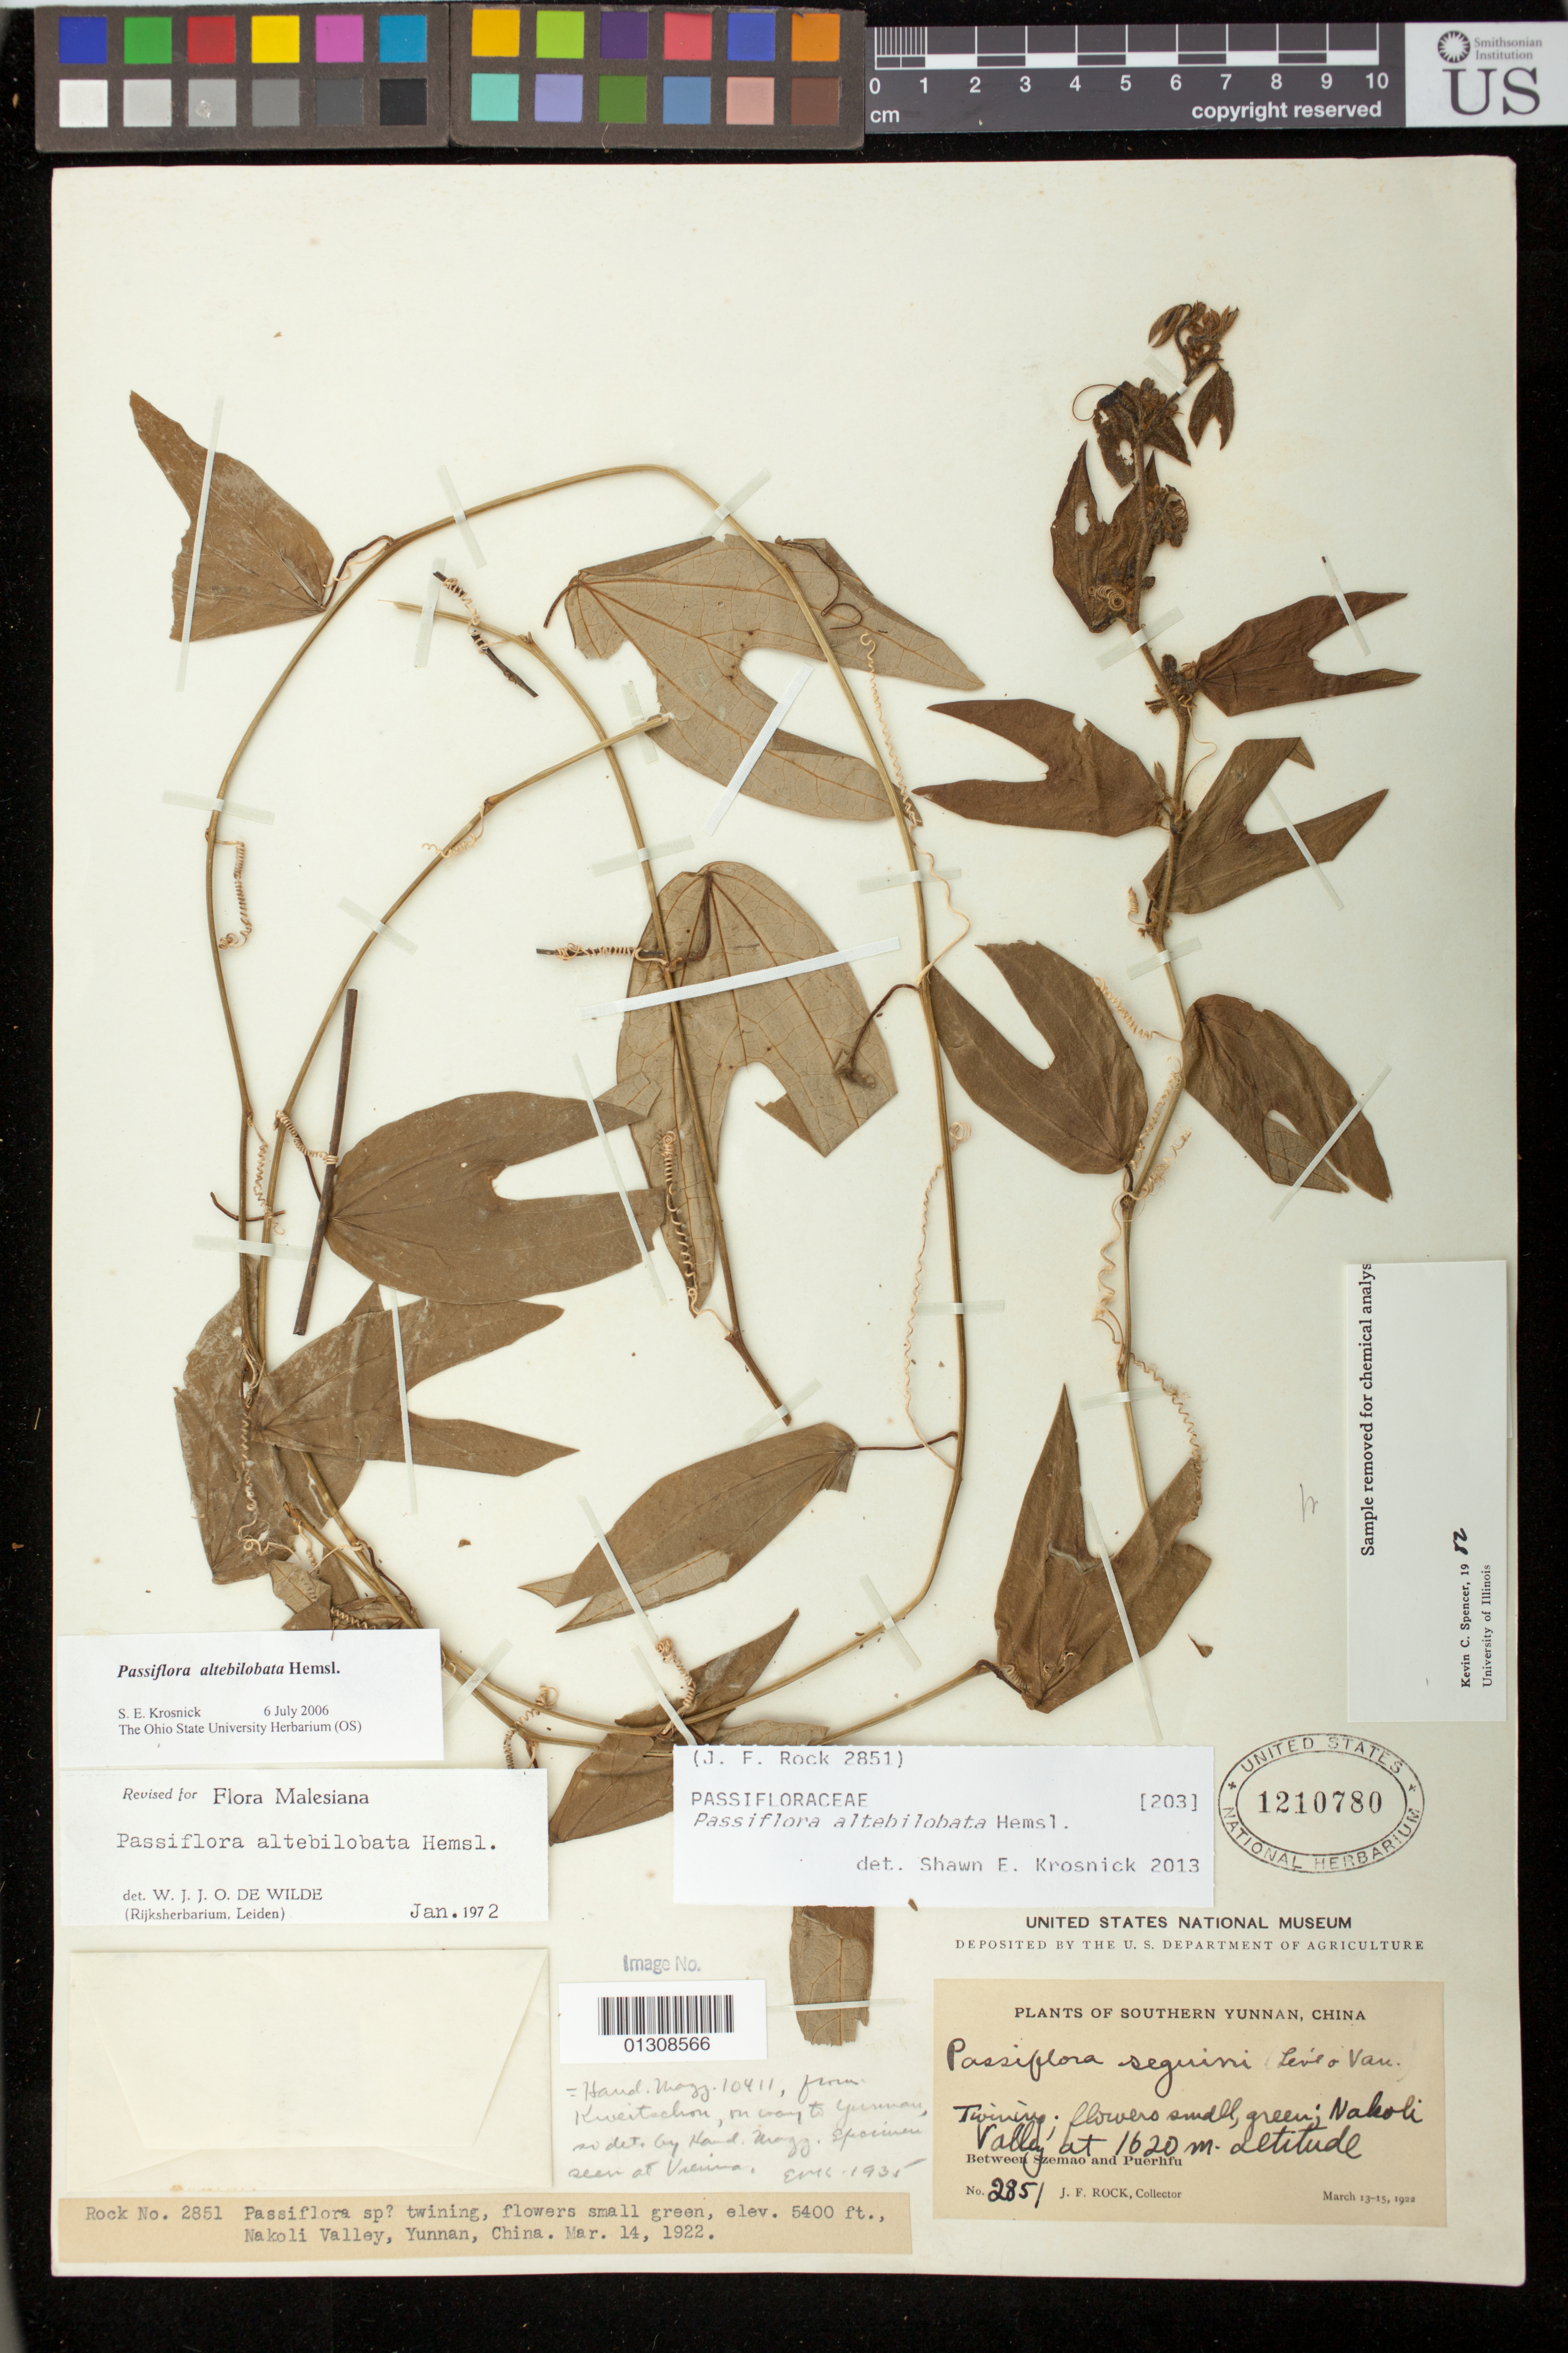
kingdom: Plantae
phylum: Tracheophyta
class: Magnoliopsida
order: Malpighiales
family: Passifloraceae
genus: Passiflora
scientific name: Passiflora altebilobata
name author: Hemsl.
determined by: Krosnick, S. E., (OS), Ohio State University Herbarium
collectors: J. F. Rock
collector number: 2851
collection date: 1922-03-13/1922-03-15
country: China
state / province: Yunnan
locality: Between Szemao and Puerhfu. Nakoli Valley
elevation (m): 1620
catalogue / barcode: US 1210780